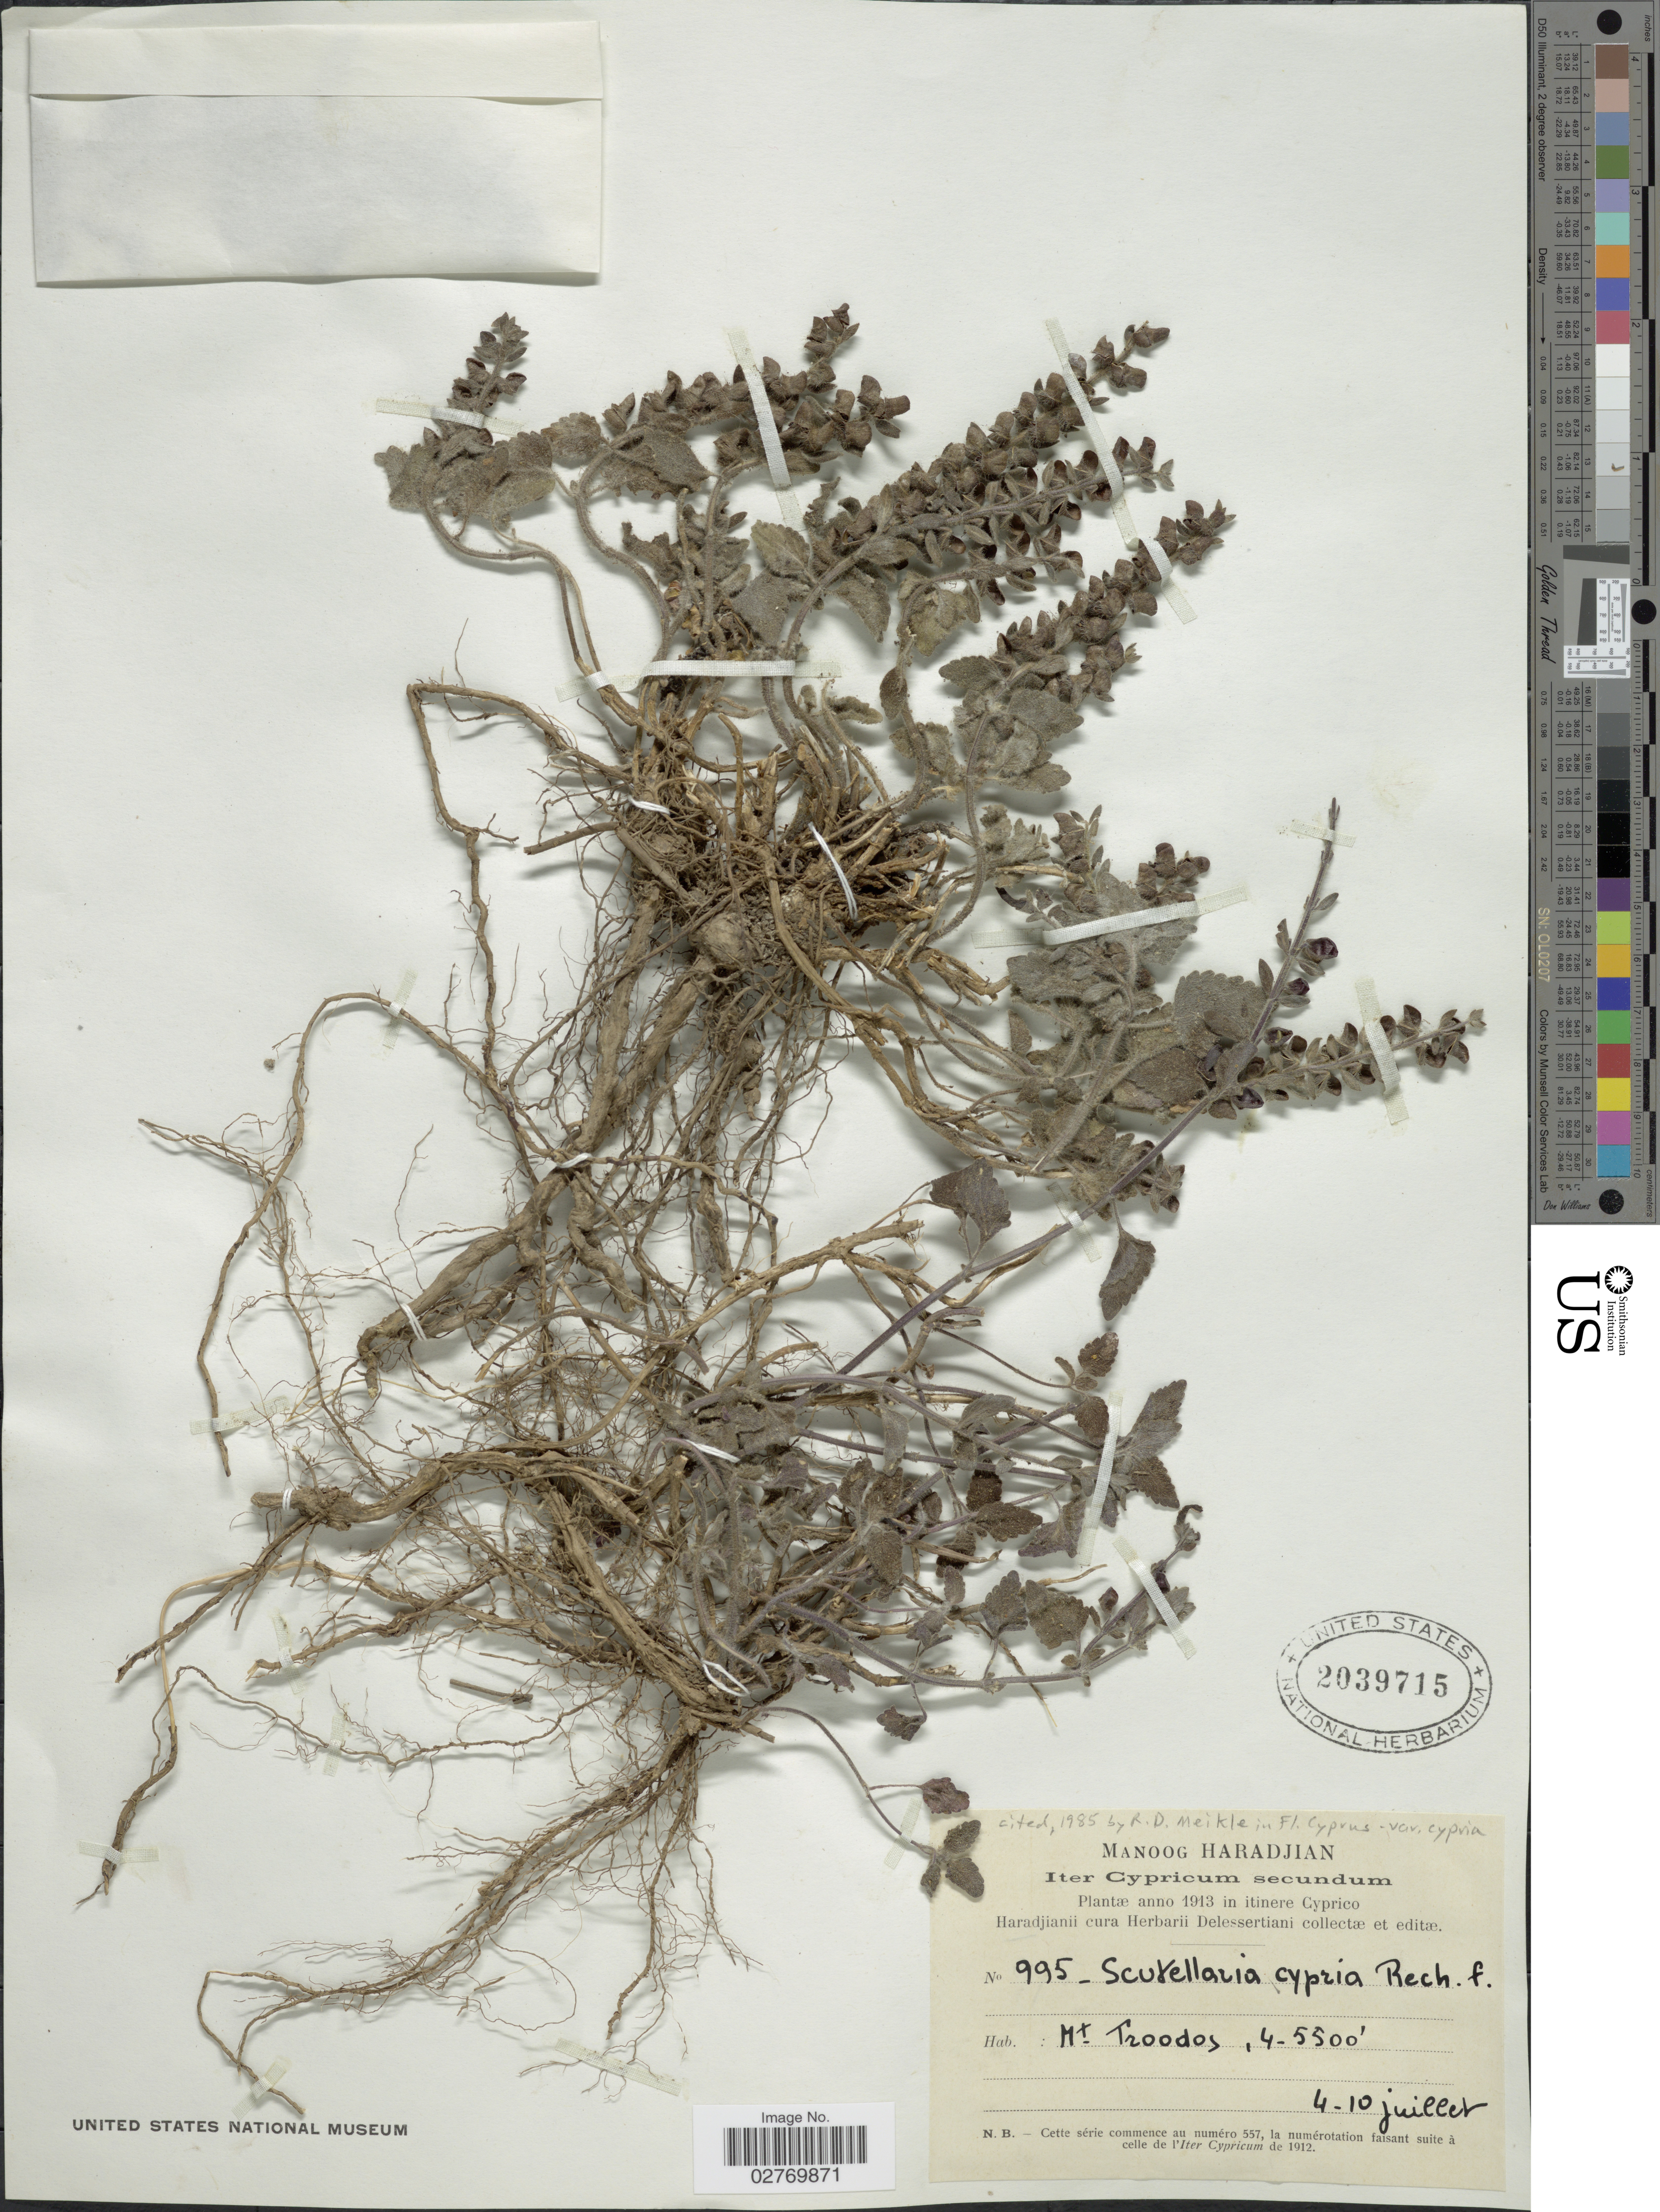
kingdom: Plantae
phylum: Tracheophyta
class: Magnoliopsida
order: Lamiales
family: Lamiaceae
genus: Scutellaria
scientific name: Scutellaria cypria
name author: Rech. f.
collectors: M. Haradjian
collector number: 995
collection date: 1913-07-04/1913-07-10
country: Cyprus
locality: Itinere Cyprico Haradjianii. Mt. Troodos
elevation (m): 1219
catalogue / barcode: US 2039715